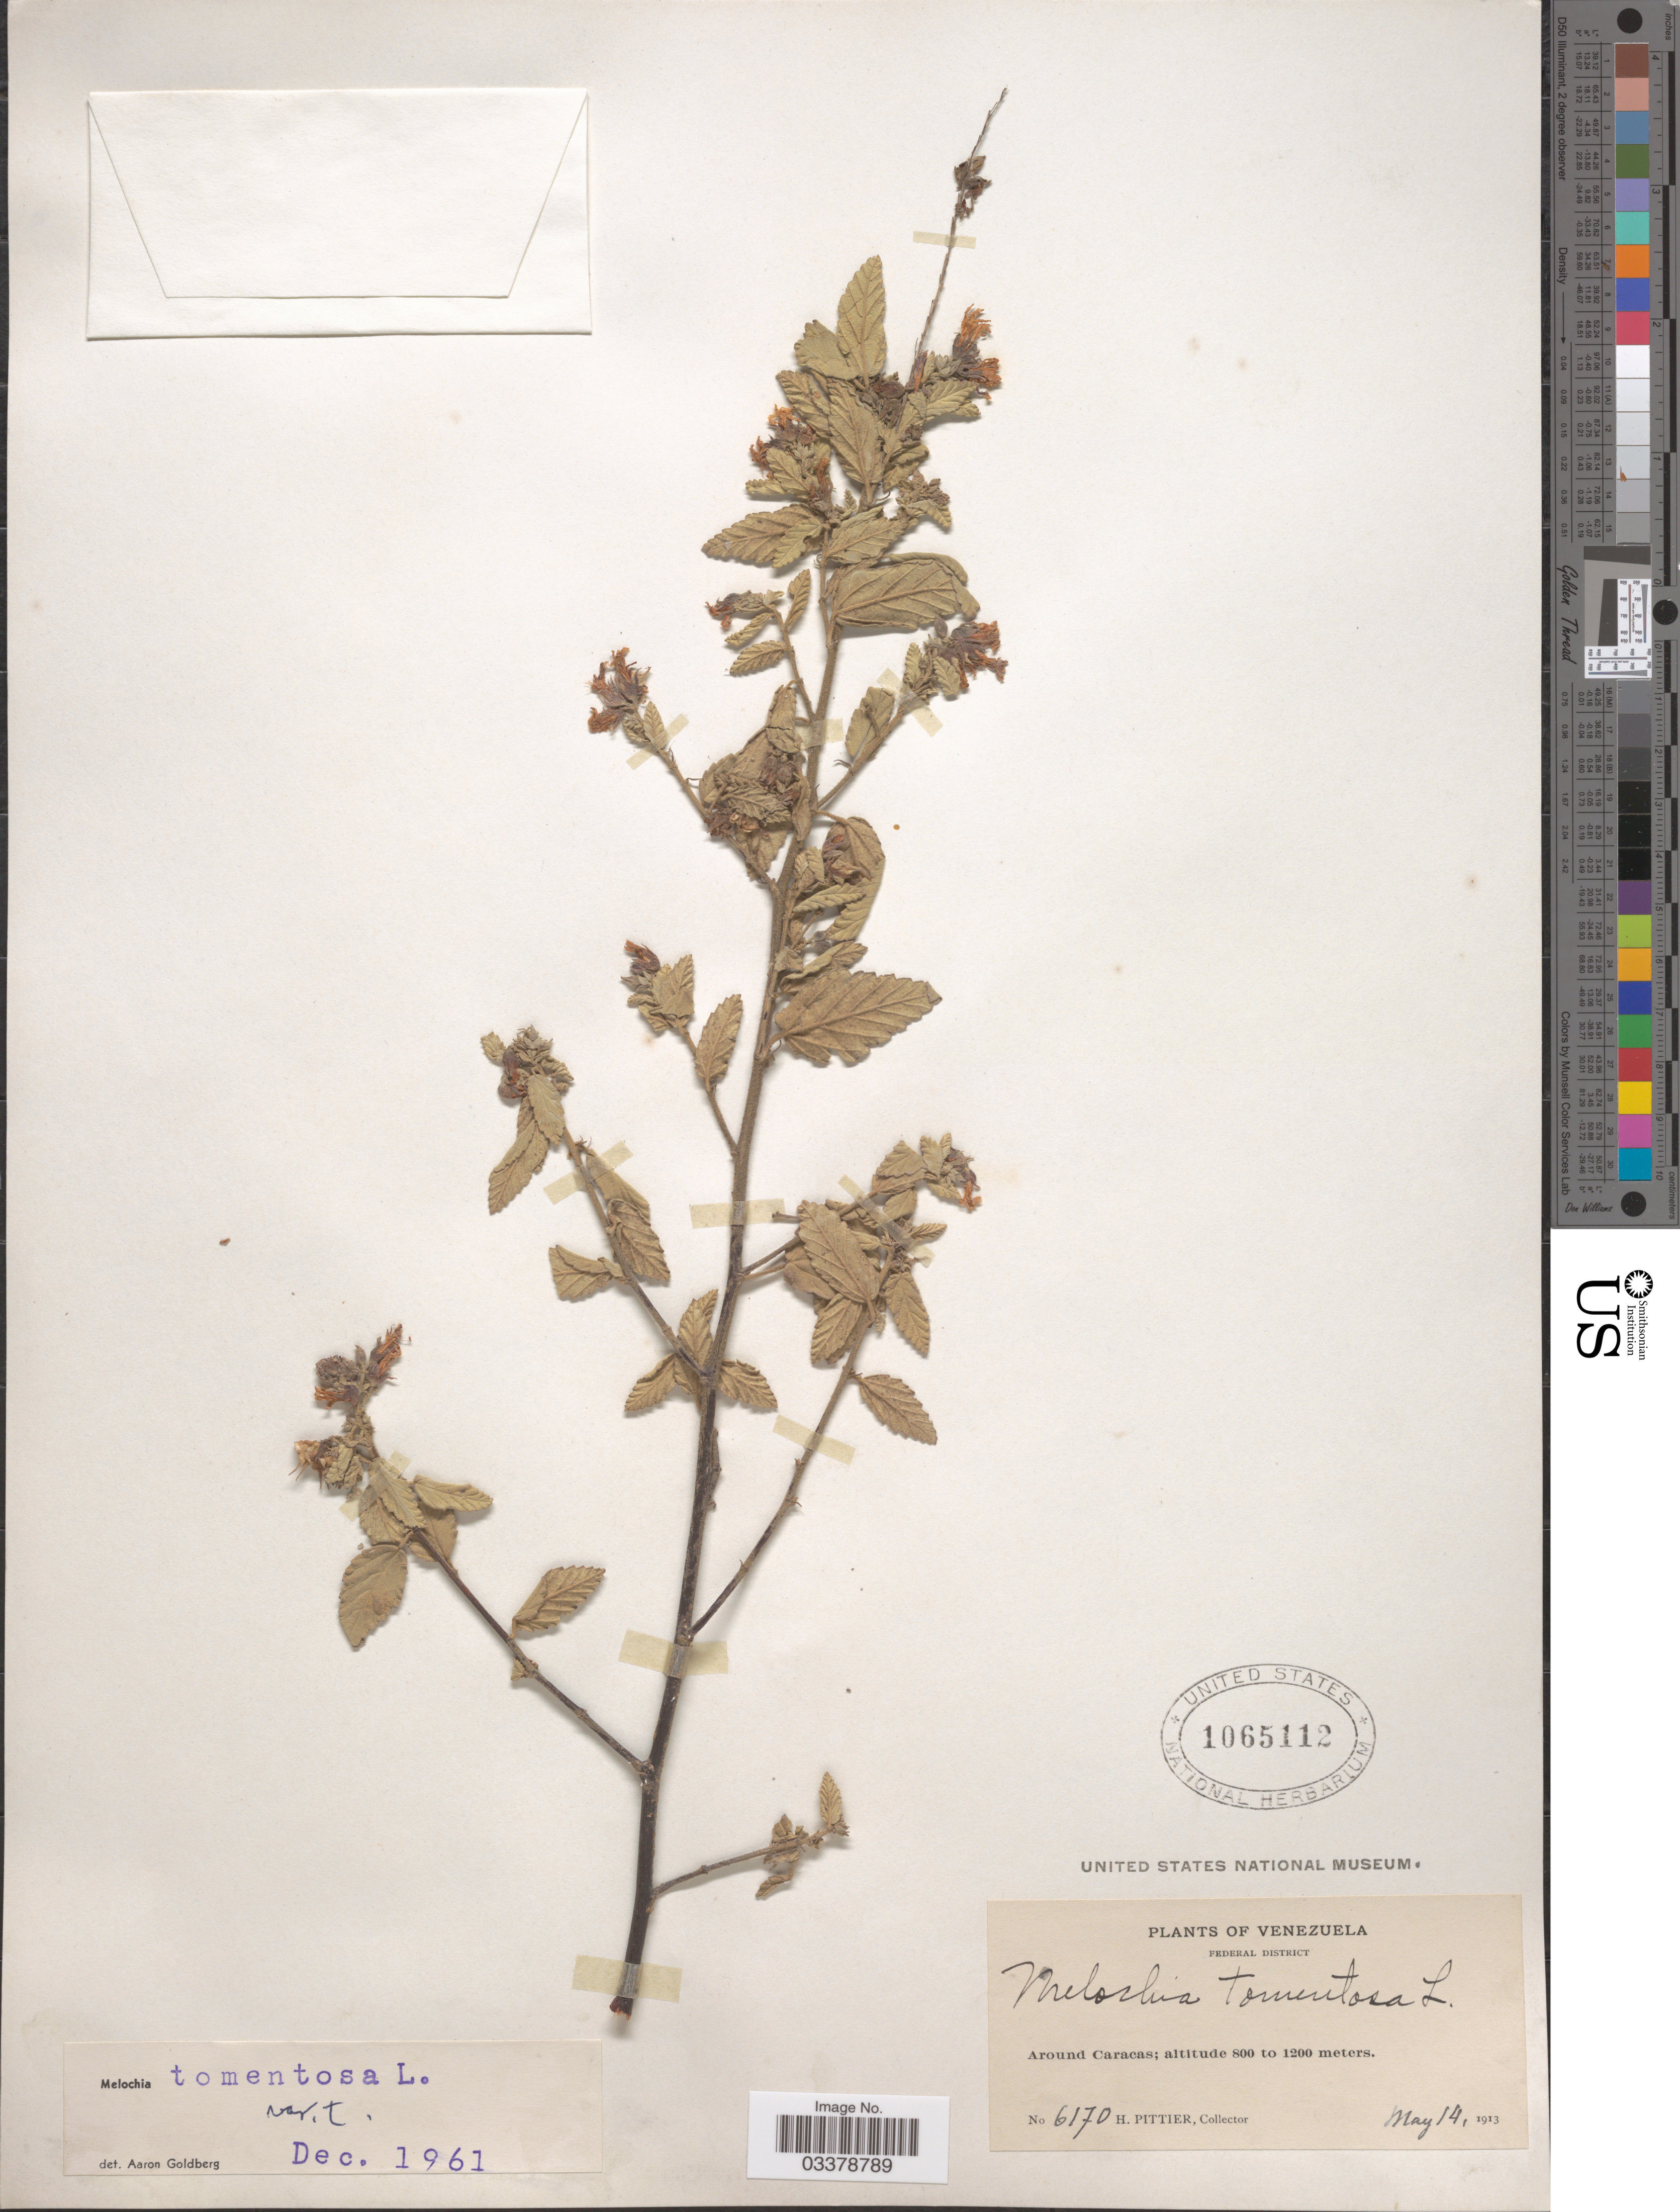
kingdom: Plantae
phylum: Tracheophyta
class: Magnoliopsida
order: Malvales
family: Malvaceae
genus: Melochia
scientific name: Melochia tomentosa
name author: L.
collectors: H. F. Pittier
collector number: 6170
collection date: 1913-05-14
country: Venezuela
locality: Federal District. Around Caracas.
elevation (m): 800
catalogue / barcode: US 1065112